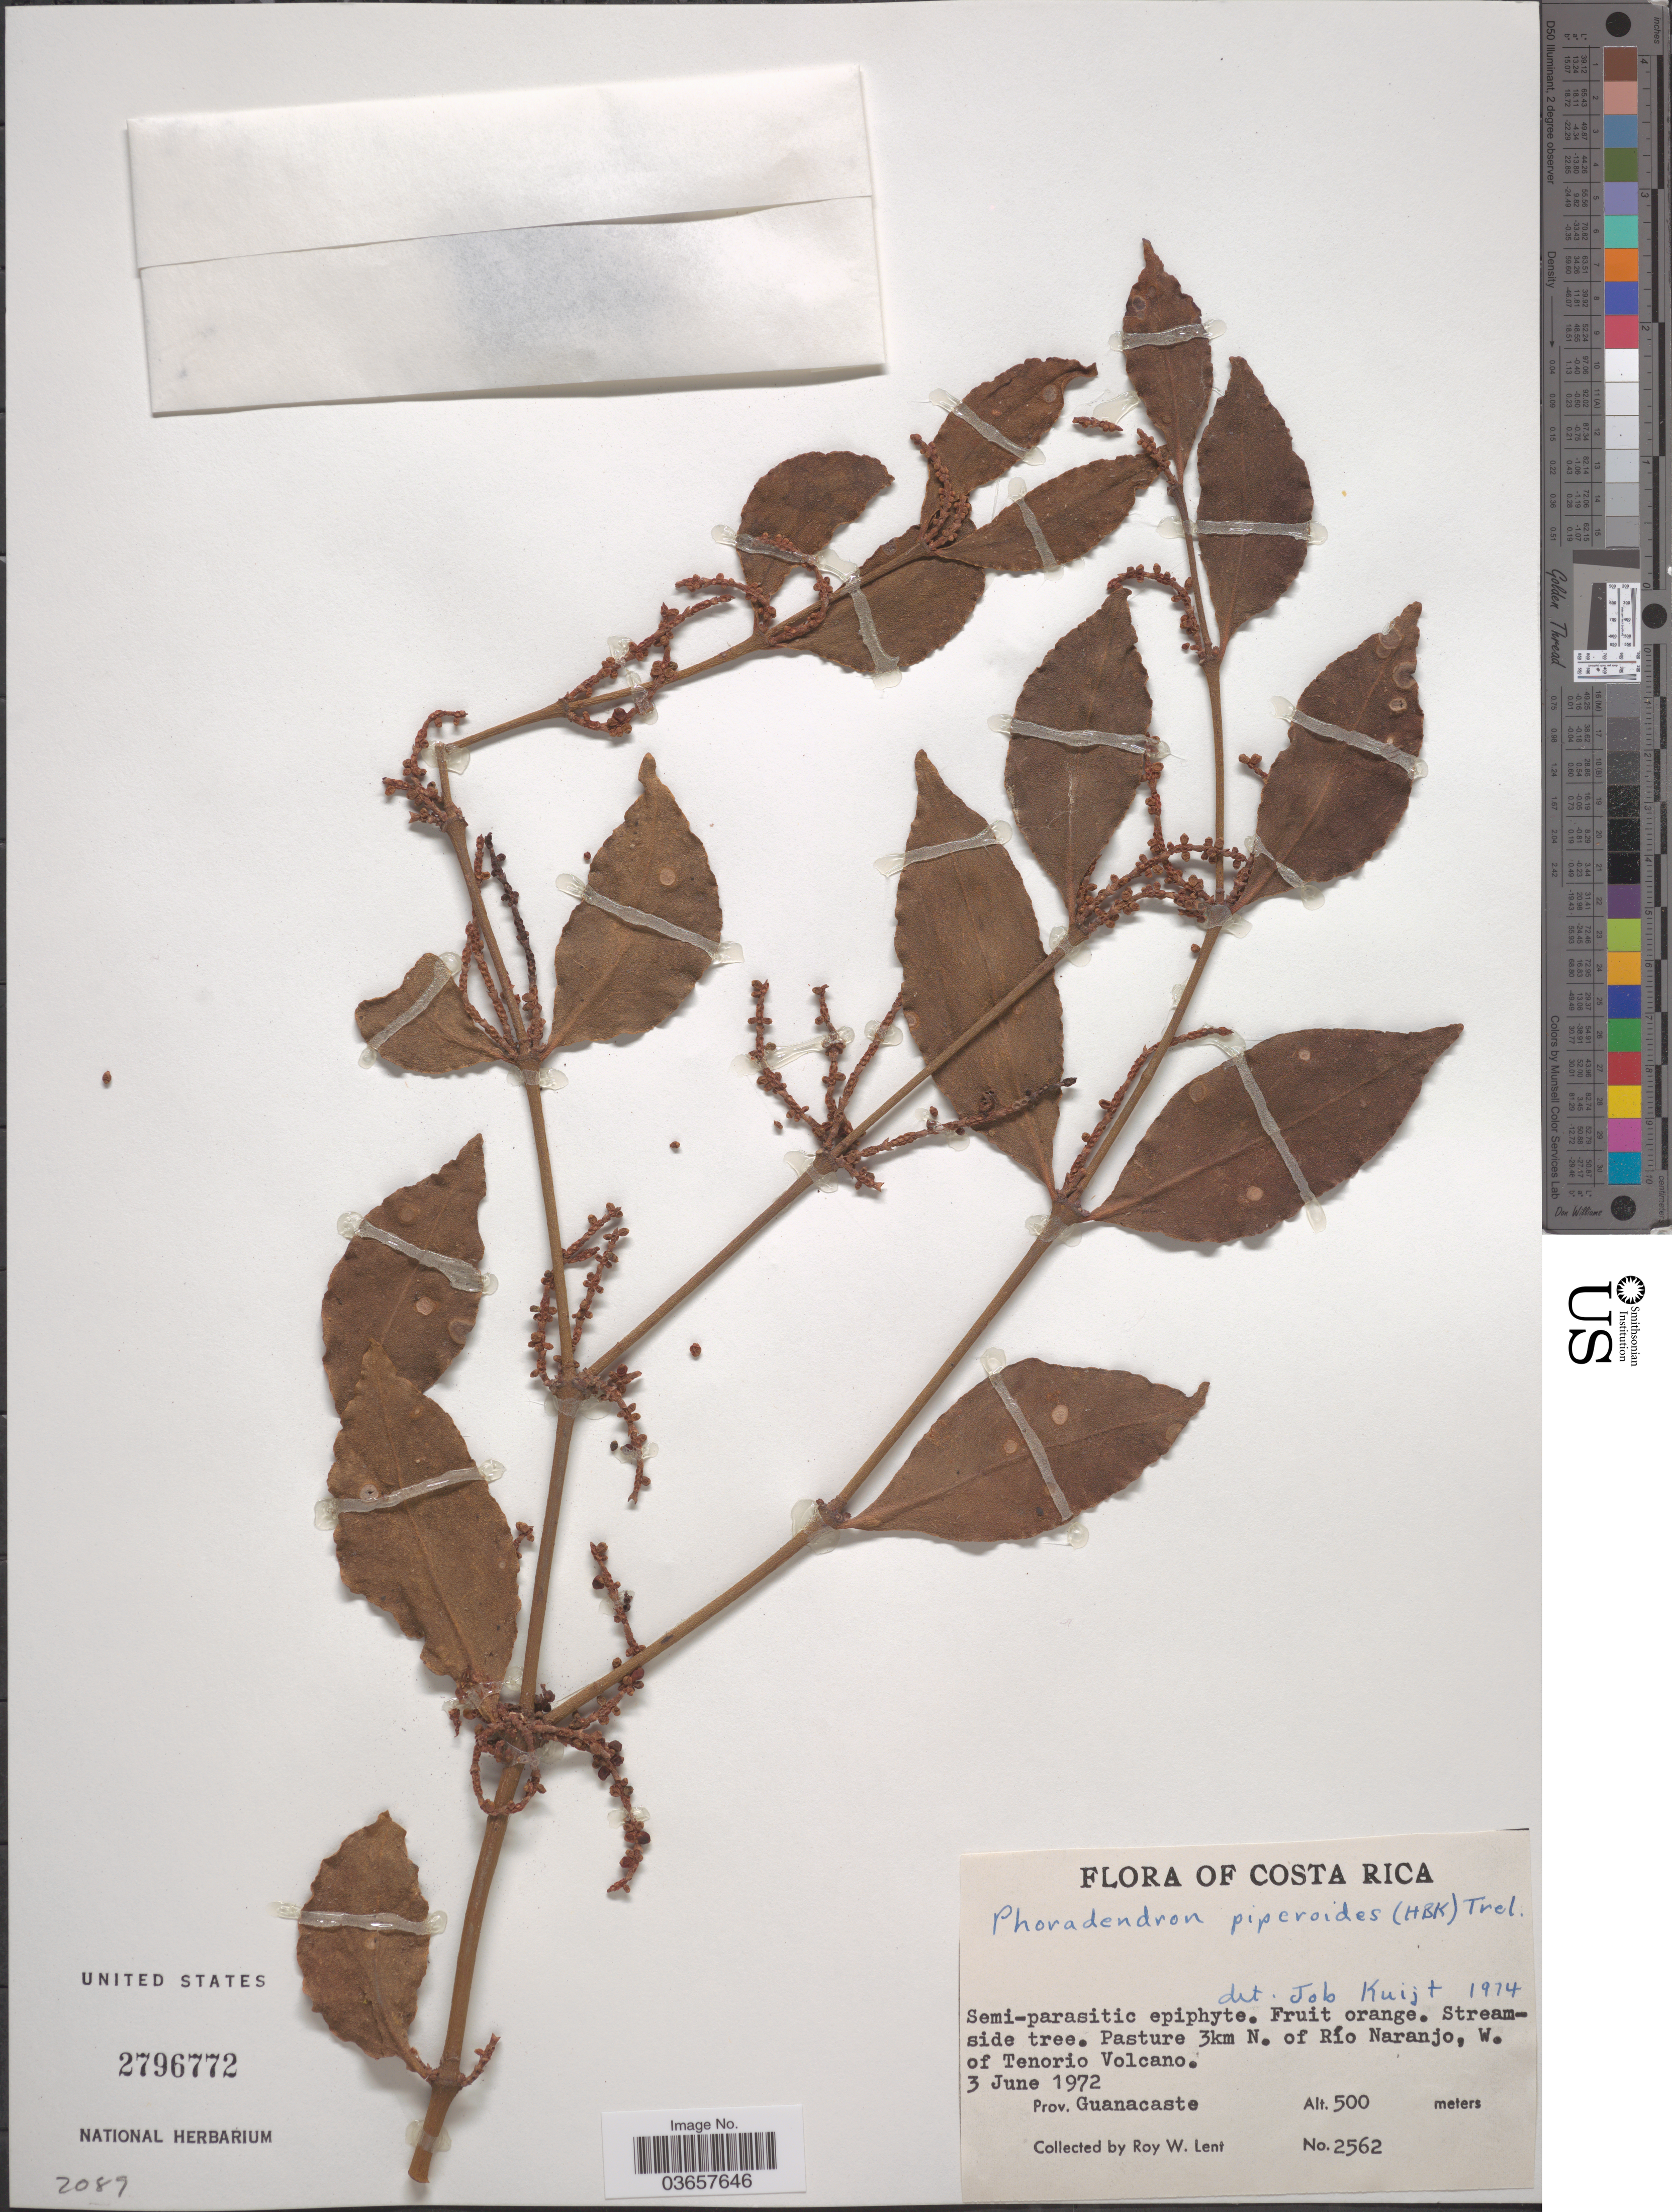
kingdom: Plantae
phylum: Tracheophyta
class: Magnoliopsida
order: Santalales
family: Viscaceae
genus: Phoradendron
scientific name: Phoradendron piperoides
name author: (Kunth) Trel.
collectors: R. W. Lent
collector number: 2562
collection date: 1972-06-03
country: Costa Rica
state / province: Guanacaste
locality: Pasture 3km N. of Río Naranjo, W. of Tenorio Volcano.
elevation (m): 500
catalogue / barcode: US 2796772